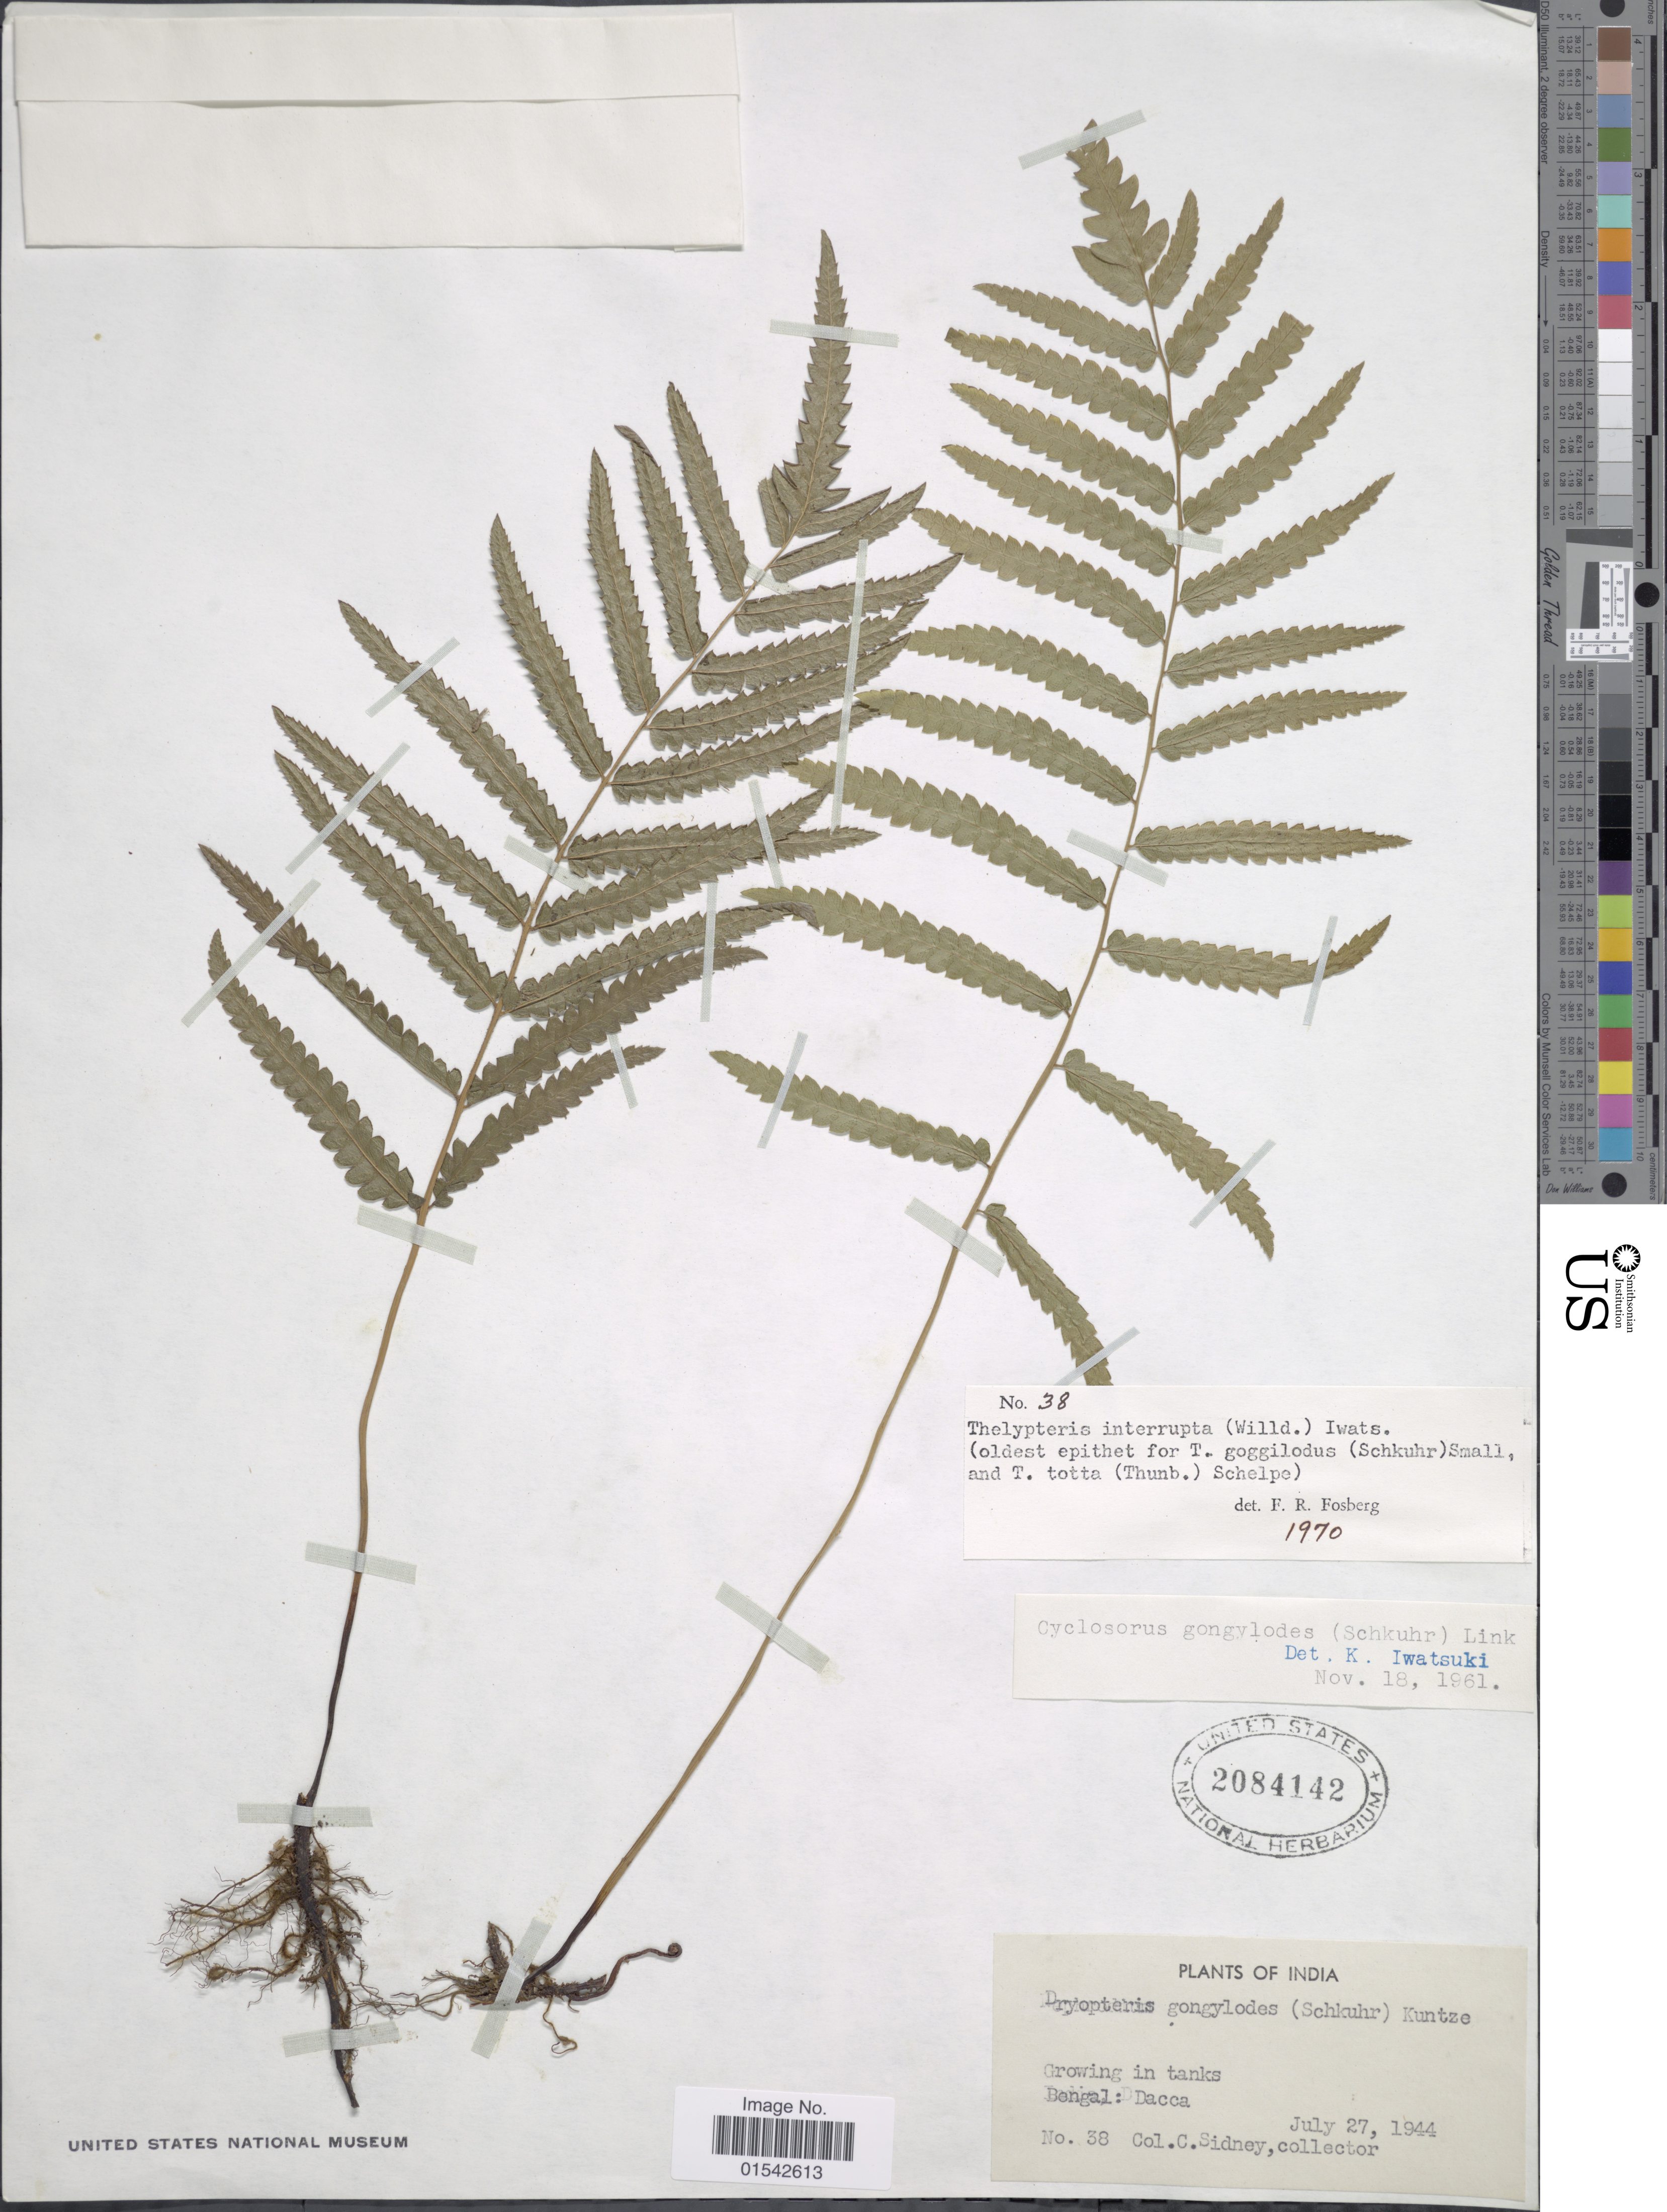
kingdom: Plantae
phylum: Tracheophyta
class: Polypodiopsida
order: Polypodiales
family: Thelypteridaceae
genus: Cyclosorus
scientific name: Cyclosorus interruptus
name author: (Willd.) H. Itô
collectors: C. Sidney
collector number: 38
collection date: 1944-07-27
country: India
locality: Bengal: Dacca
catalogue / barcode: US 2084142